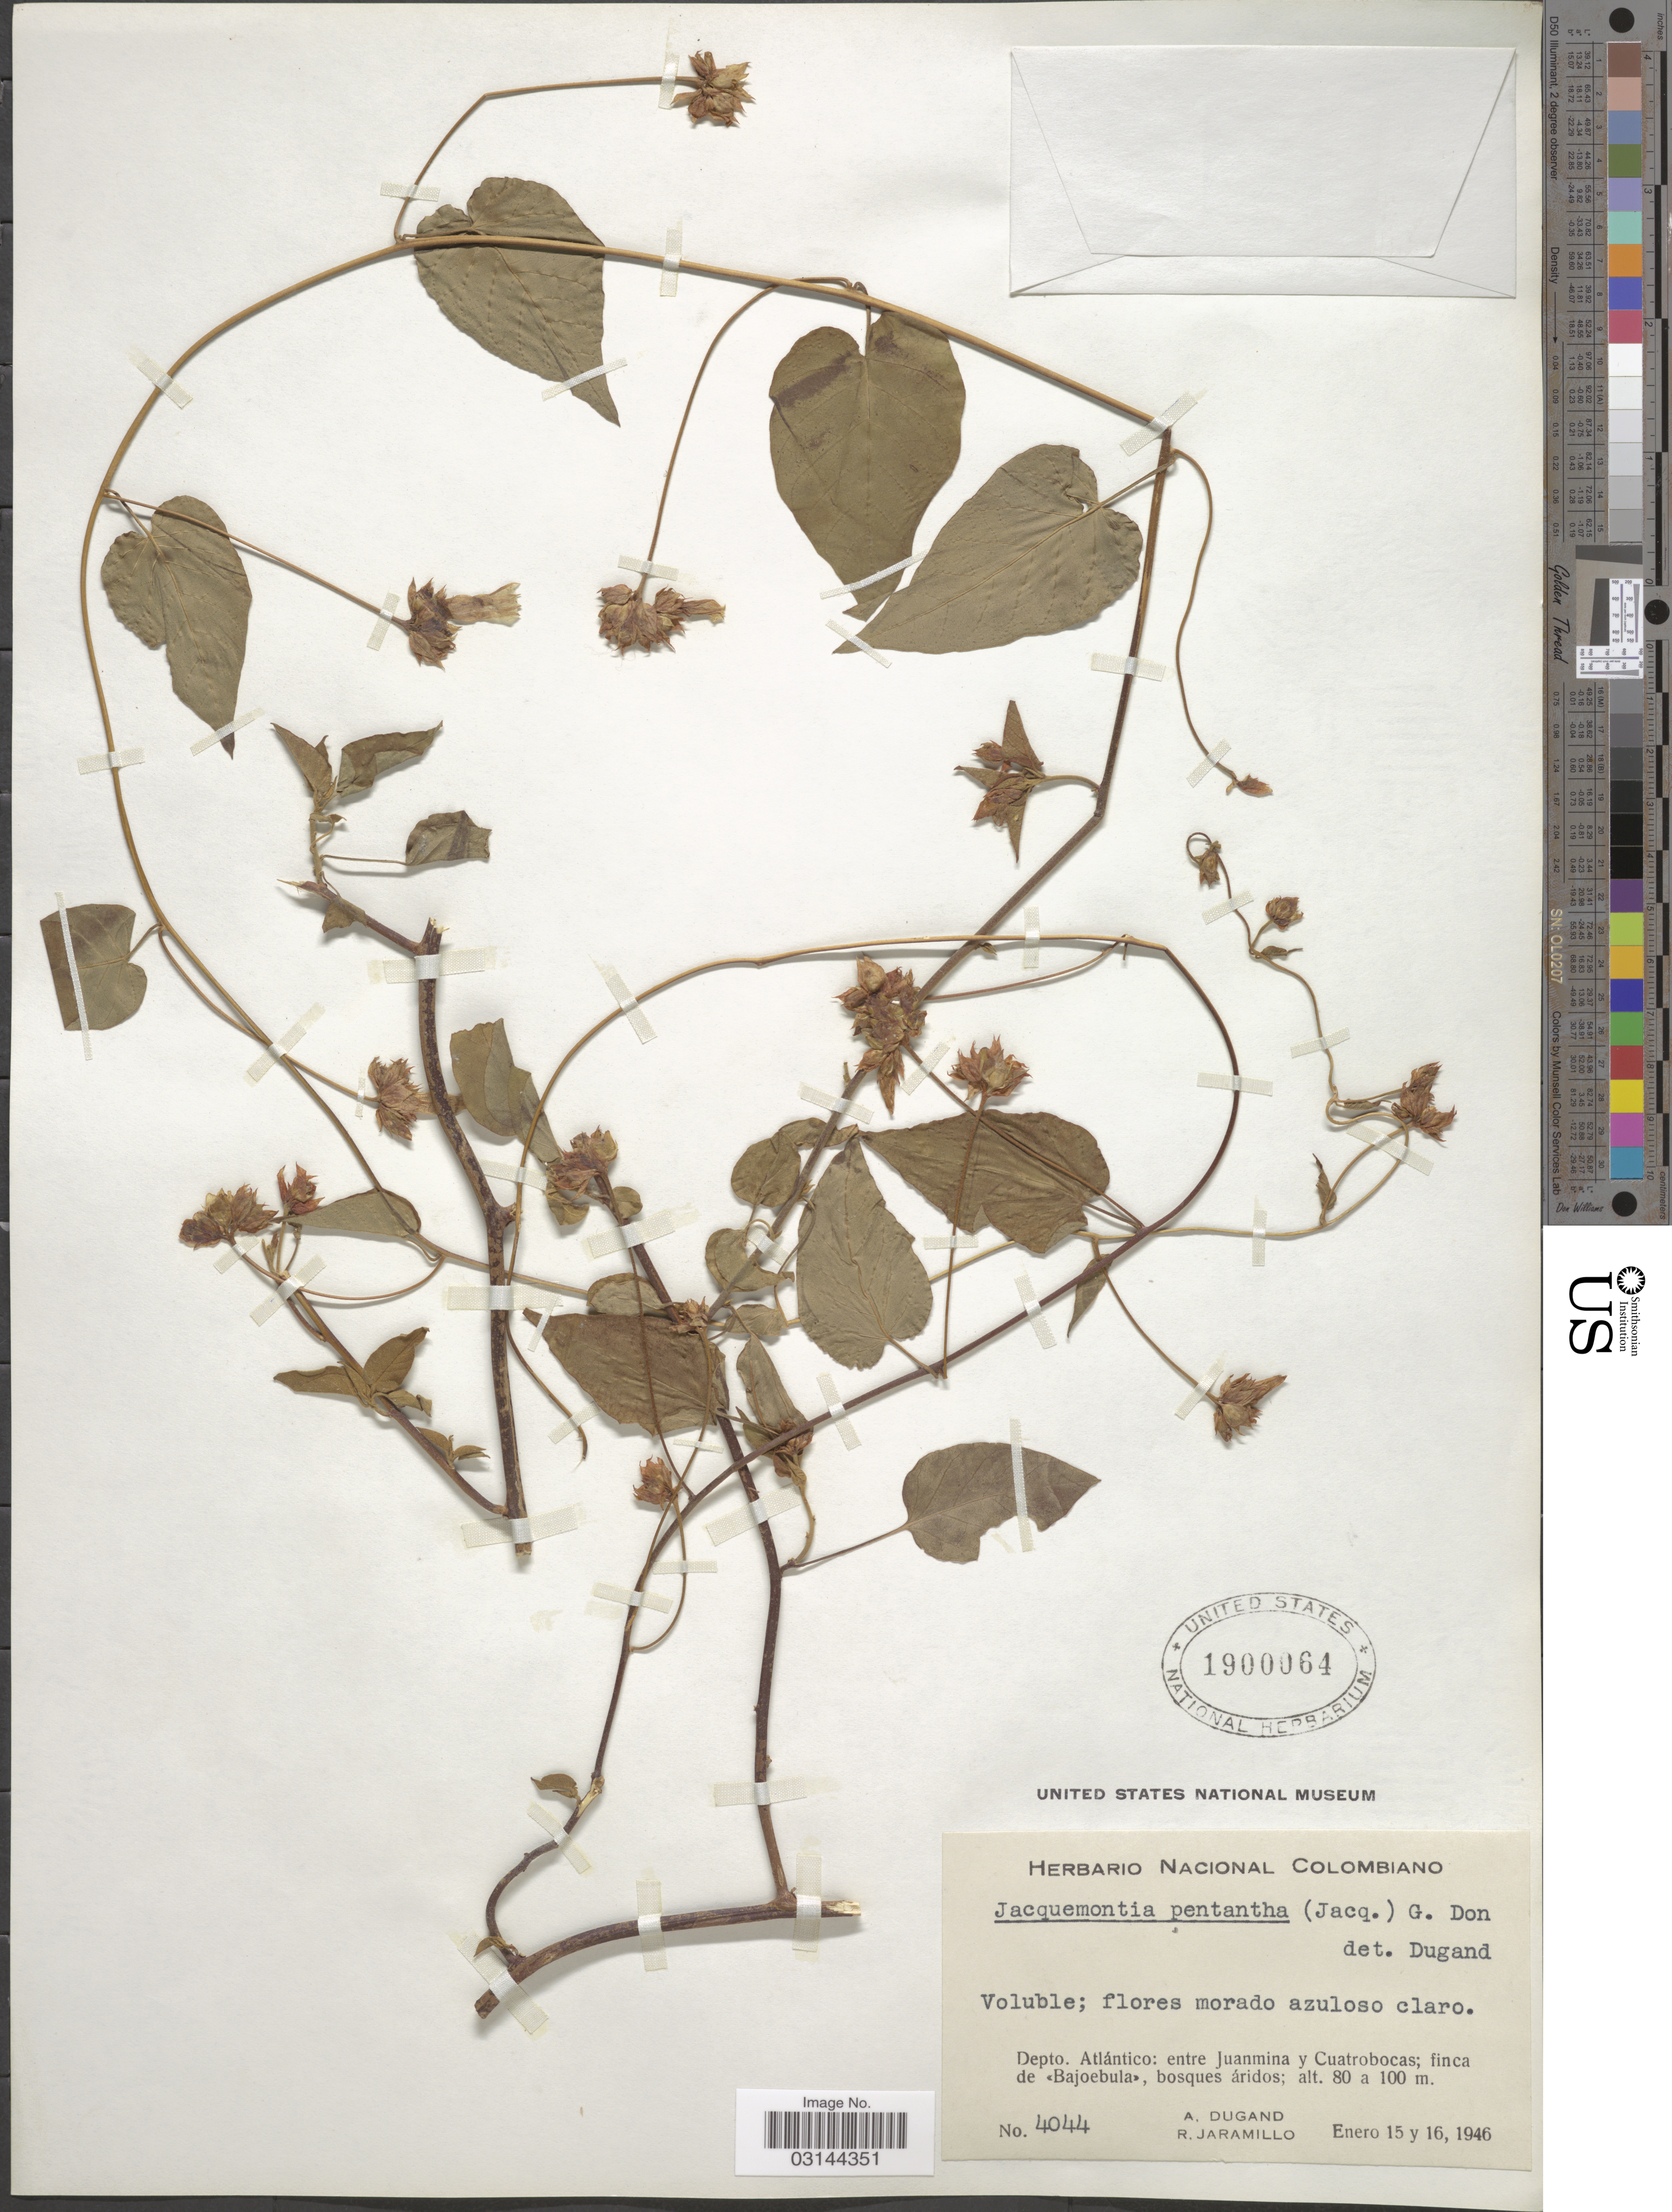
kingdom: Plantae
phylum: Tracheophyta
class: Magnoliopsida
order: Solanales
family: Convolvulaceae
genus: Jacquemontia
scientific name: Jacquemontia pentanthos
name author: (Jacq.) G. Don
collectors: A. Dugand & R. Jaramillo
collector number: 4044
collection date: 1946-01-15/1946-01-16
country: Colombia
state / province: Atlántico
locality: Depto. Antlántico: entre Juanmina y Cuatrobocas; finca de <<Bajoebula>>, bosque áridos.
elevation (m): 80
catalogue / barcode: US 1900064